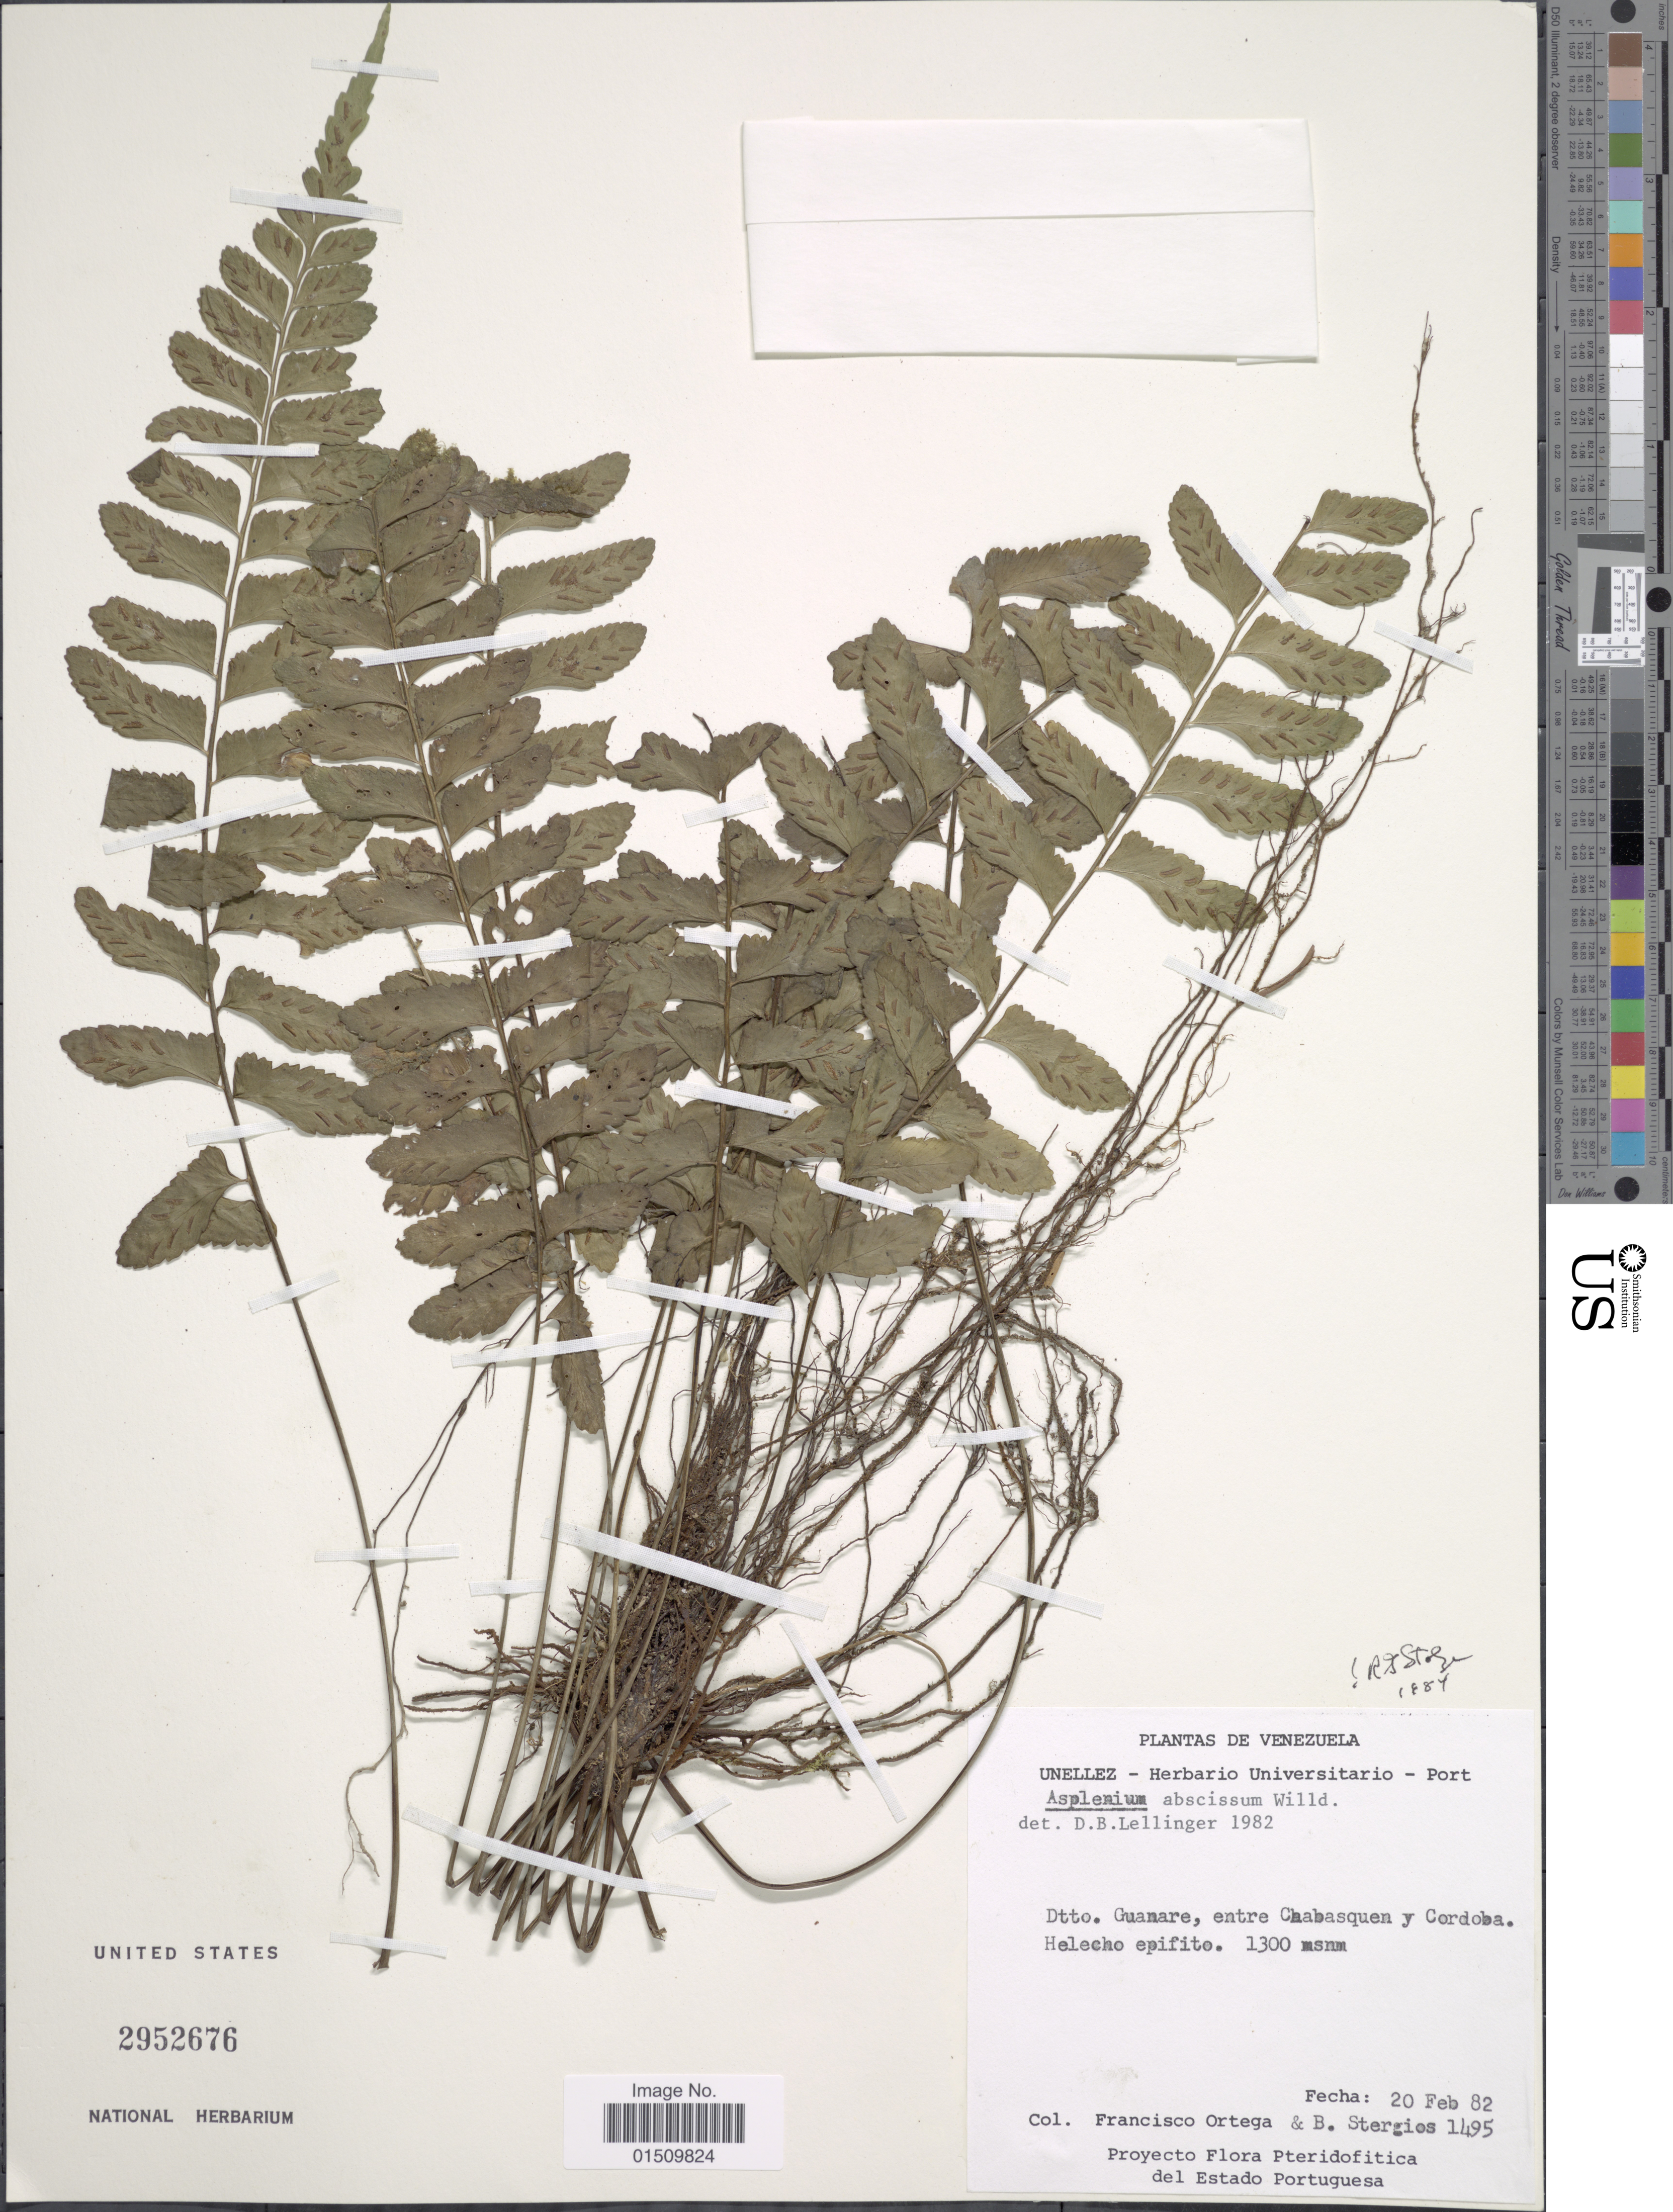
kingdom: Plantae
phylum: Tracheophyta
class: Polypodiopsida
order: Polypodiales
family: Aspleniaceae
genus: Asplenium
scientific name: Asplenium abscissum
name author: Willd.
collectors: F. J. Ortega & B. G. Stergios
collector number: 1495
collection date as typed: Transcribed d/m/y: 20/2/82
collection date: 1982-02-20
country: Venezuela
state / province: Portuguesa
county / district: Guanare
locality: Entre Chabasquen y Cordoba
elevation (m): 1300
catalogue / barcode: US 2952676